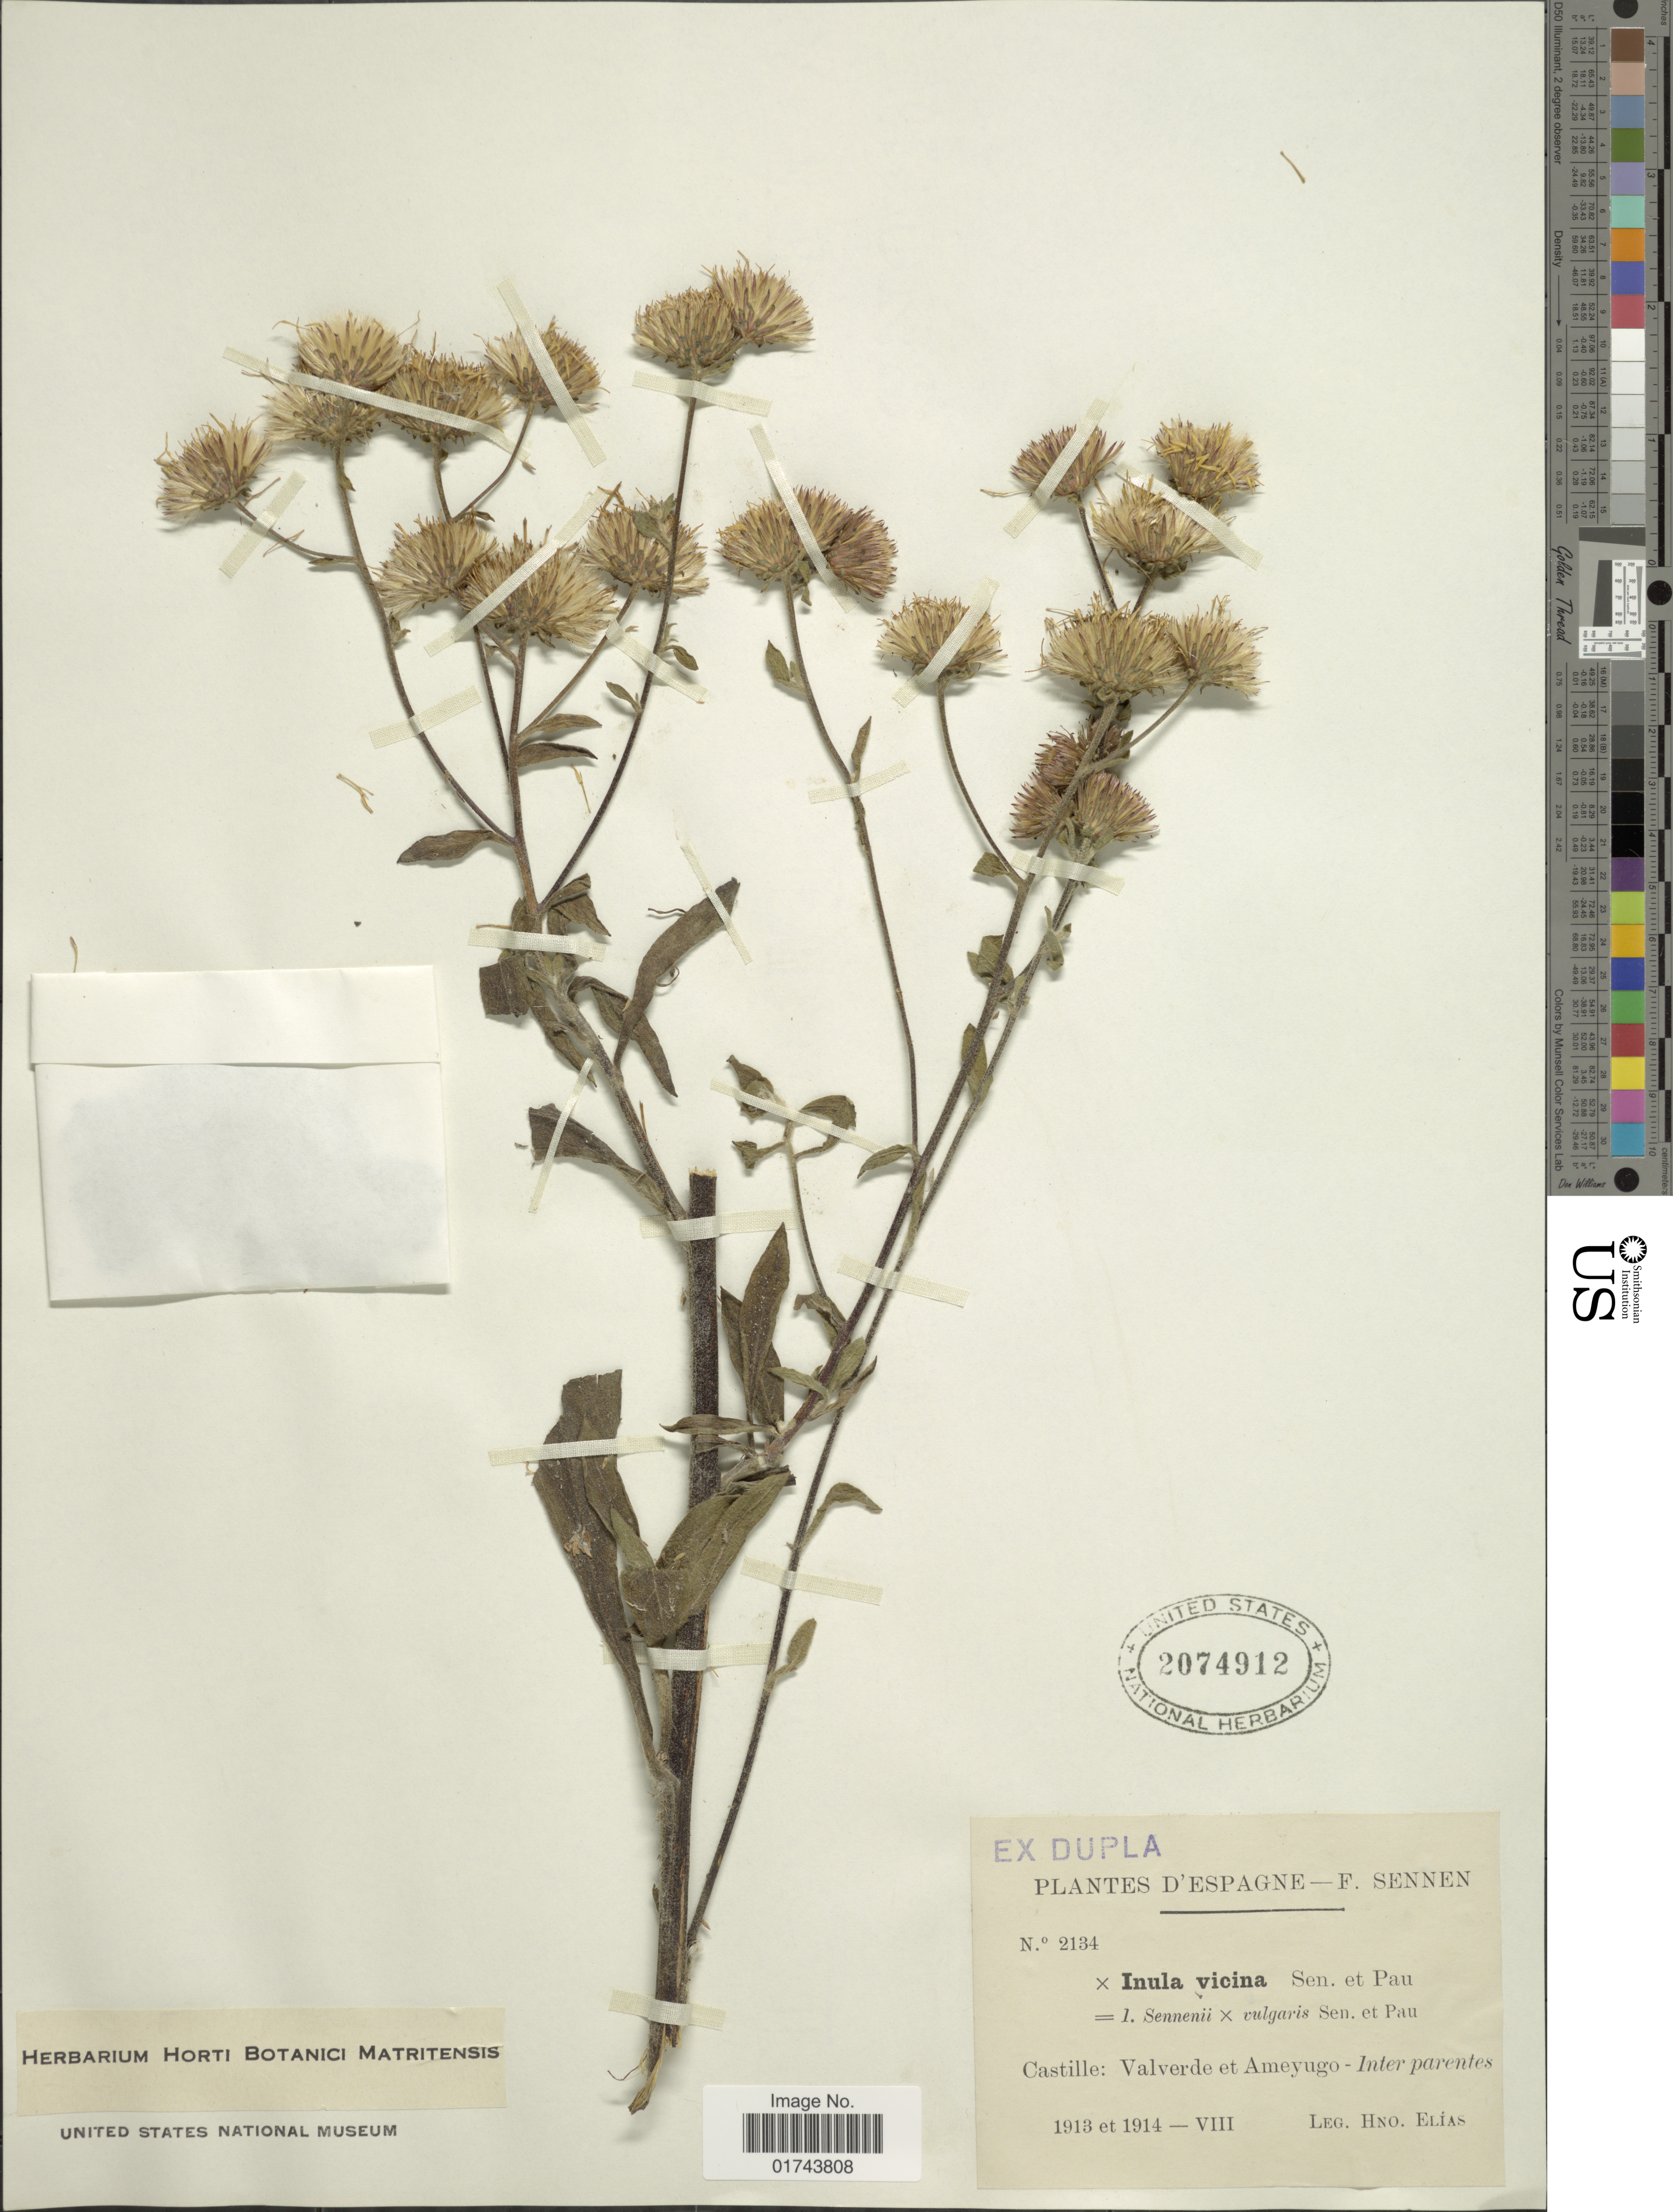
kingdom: Plantae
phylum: Tracheophyta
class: Magnoliopsida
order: Asterales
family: Asteraceae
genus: Inula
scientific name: Inula vicina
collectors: Bro. Elias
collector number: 2134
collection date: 1913-08/1914-08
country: Spain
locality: Espagne, Castille: Valverde et Ameyugo- Inter parentes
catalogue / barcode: US 2074912